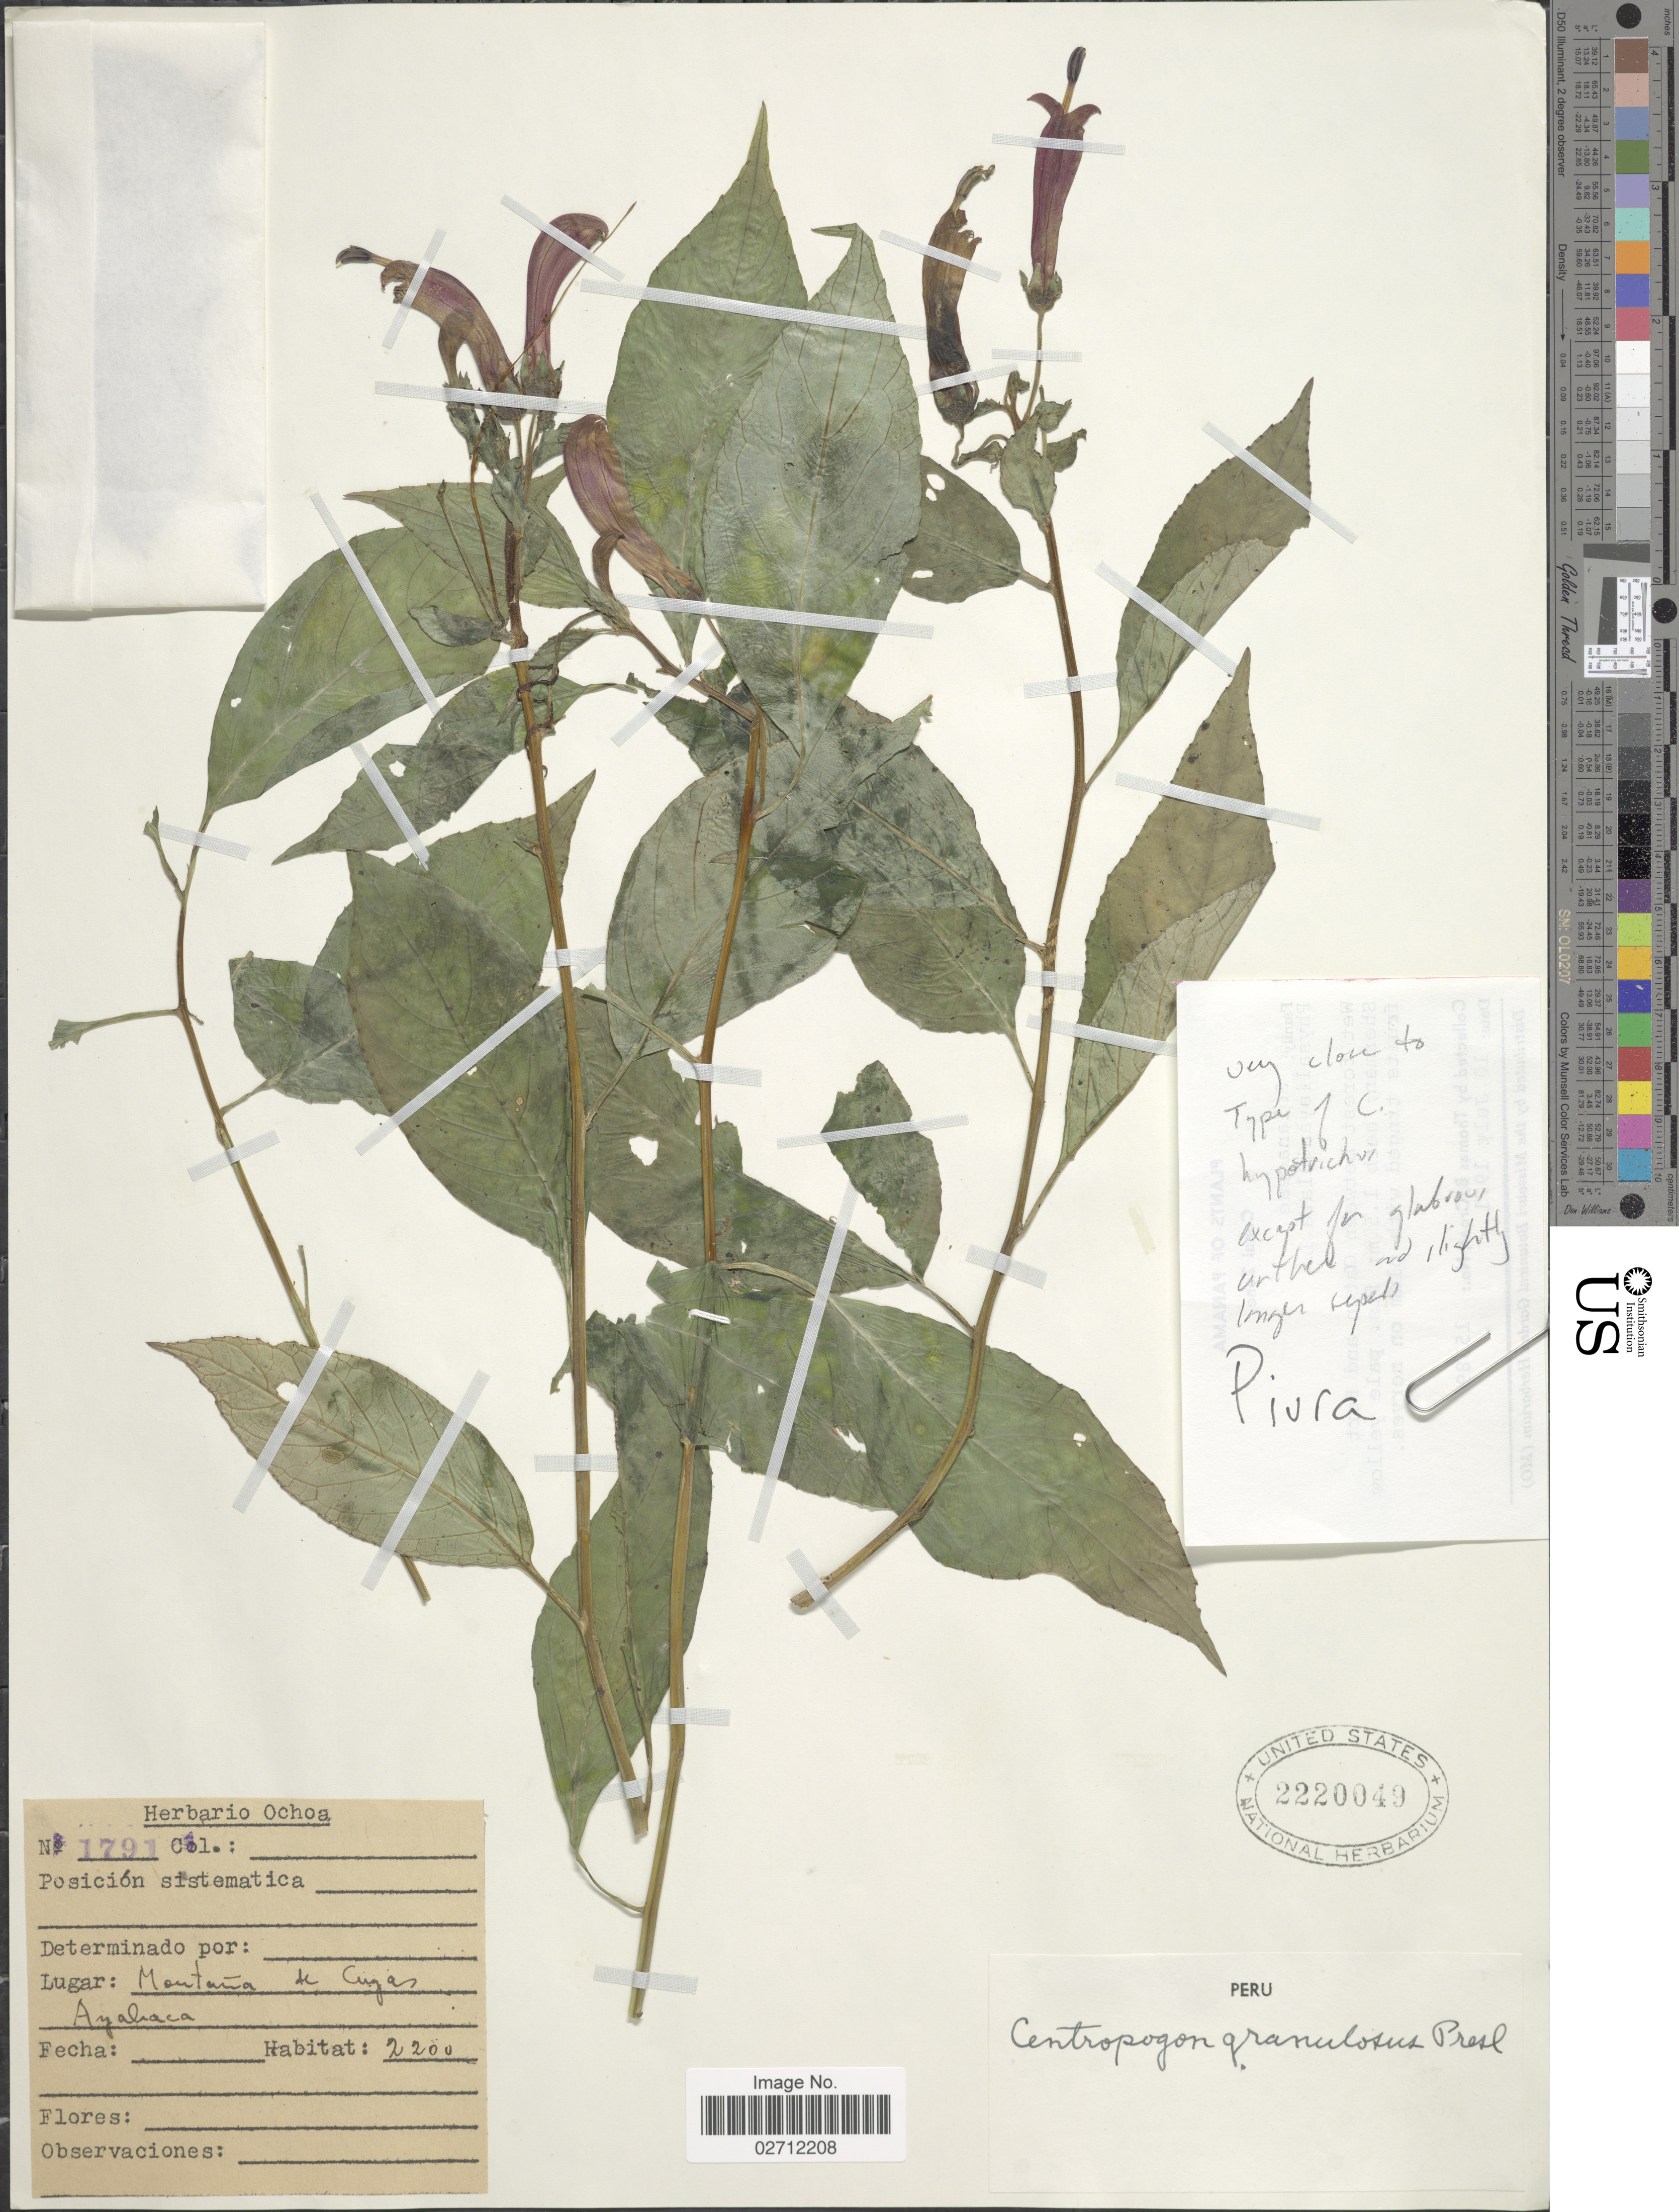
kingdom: Plantae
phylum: Tracheophyta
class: Magnoliopsida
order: Asterales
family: Campanulaceae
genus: Centropogon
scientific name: Centropogon granulosus subsp. granulosus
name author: C. Presl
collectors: ex herb. Ochoa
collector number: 1791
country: Peru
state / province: Piura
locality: Montaña de Cuyas, Ayabaca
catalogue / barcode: US 2220049